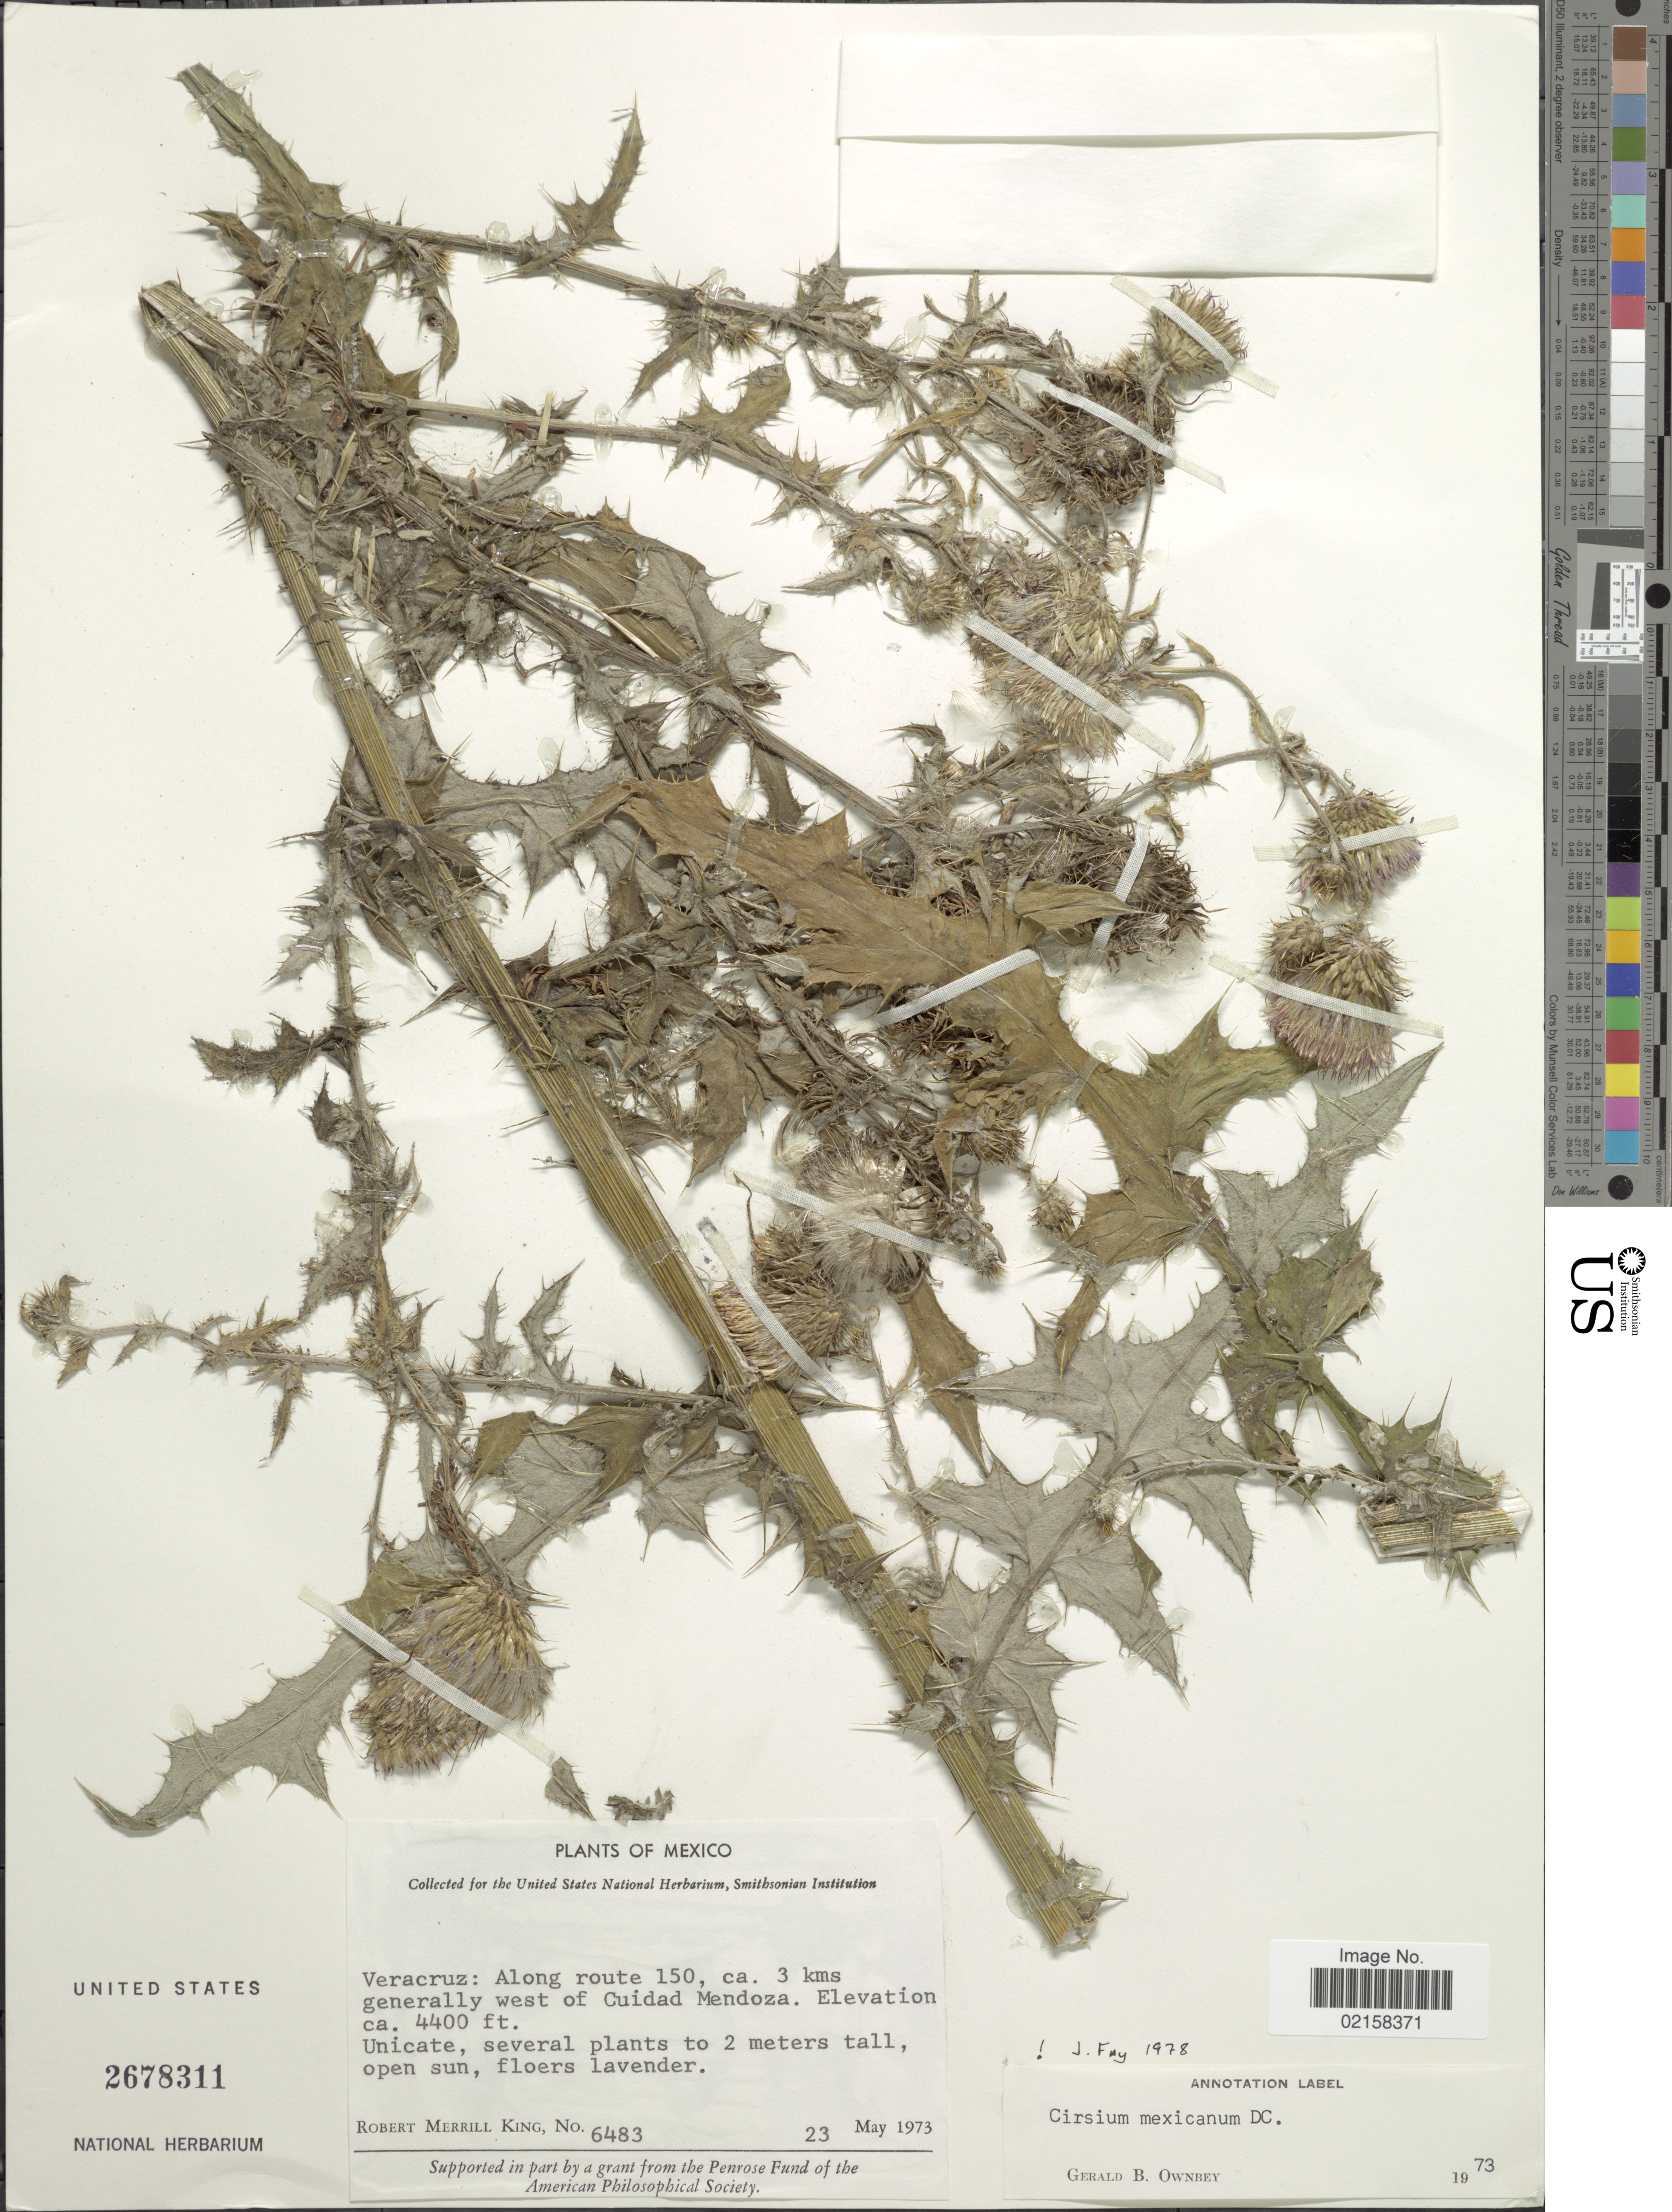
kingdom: Plantae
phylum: Tracheophyta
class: Magnoliopsida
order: Asterales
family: Asteraceae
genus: Cirsium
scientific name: Cirsium mexicanum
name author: DC.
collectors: R. M. King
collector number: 6483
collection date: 1973-05-23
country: Mexico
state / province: Veracruz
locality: Veracruz: Along route 150, ca. 3 kms generally west of Cuidad Mendoza.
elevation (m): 1341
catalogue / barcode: US 2678311